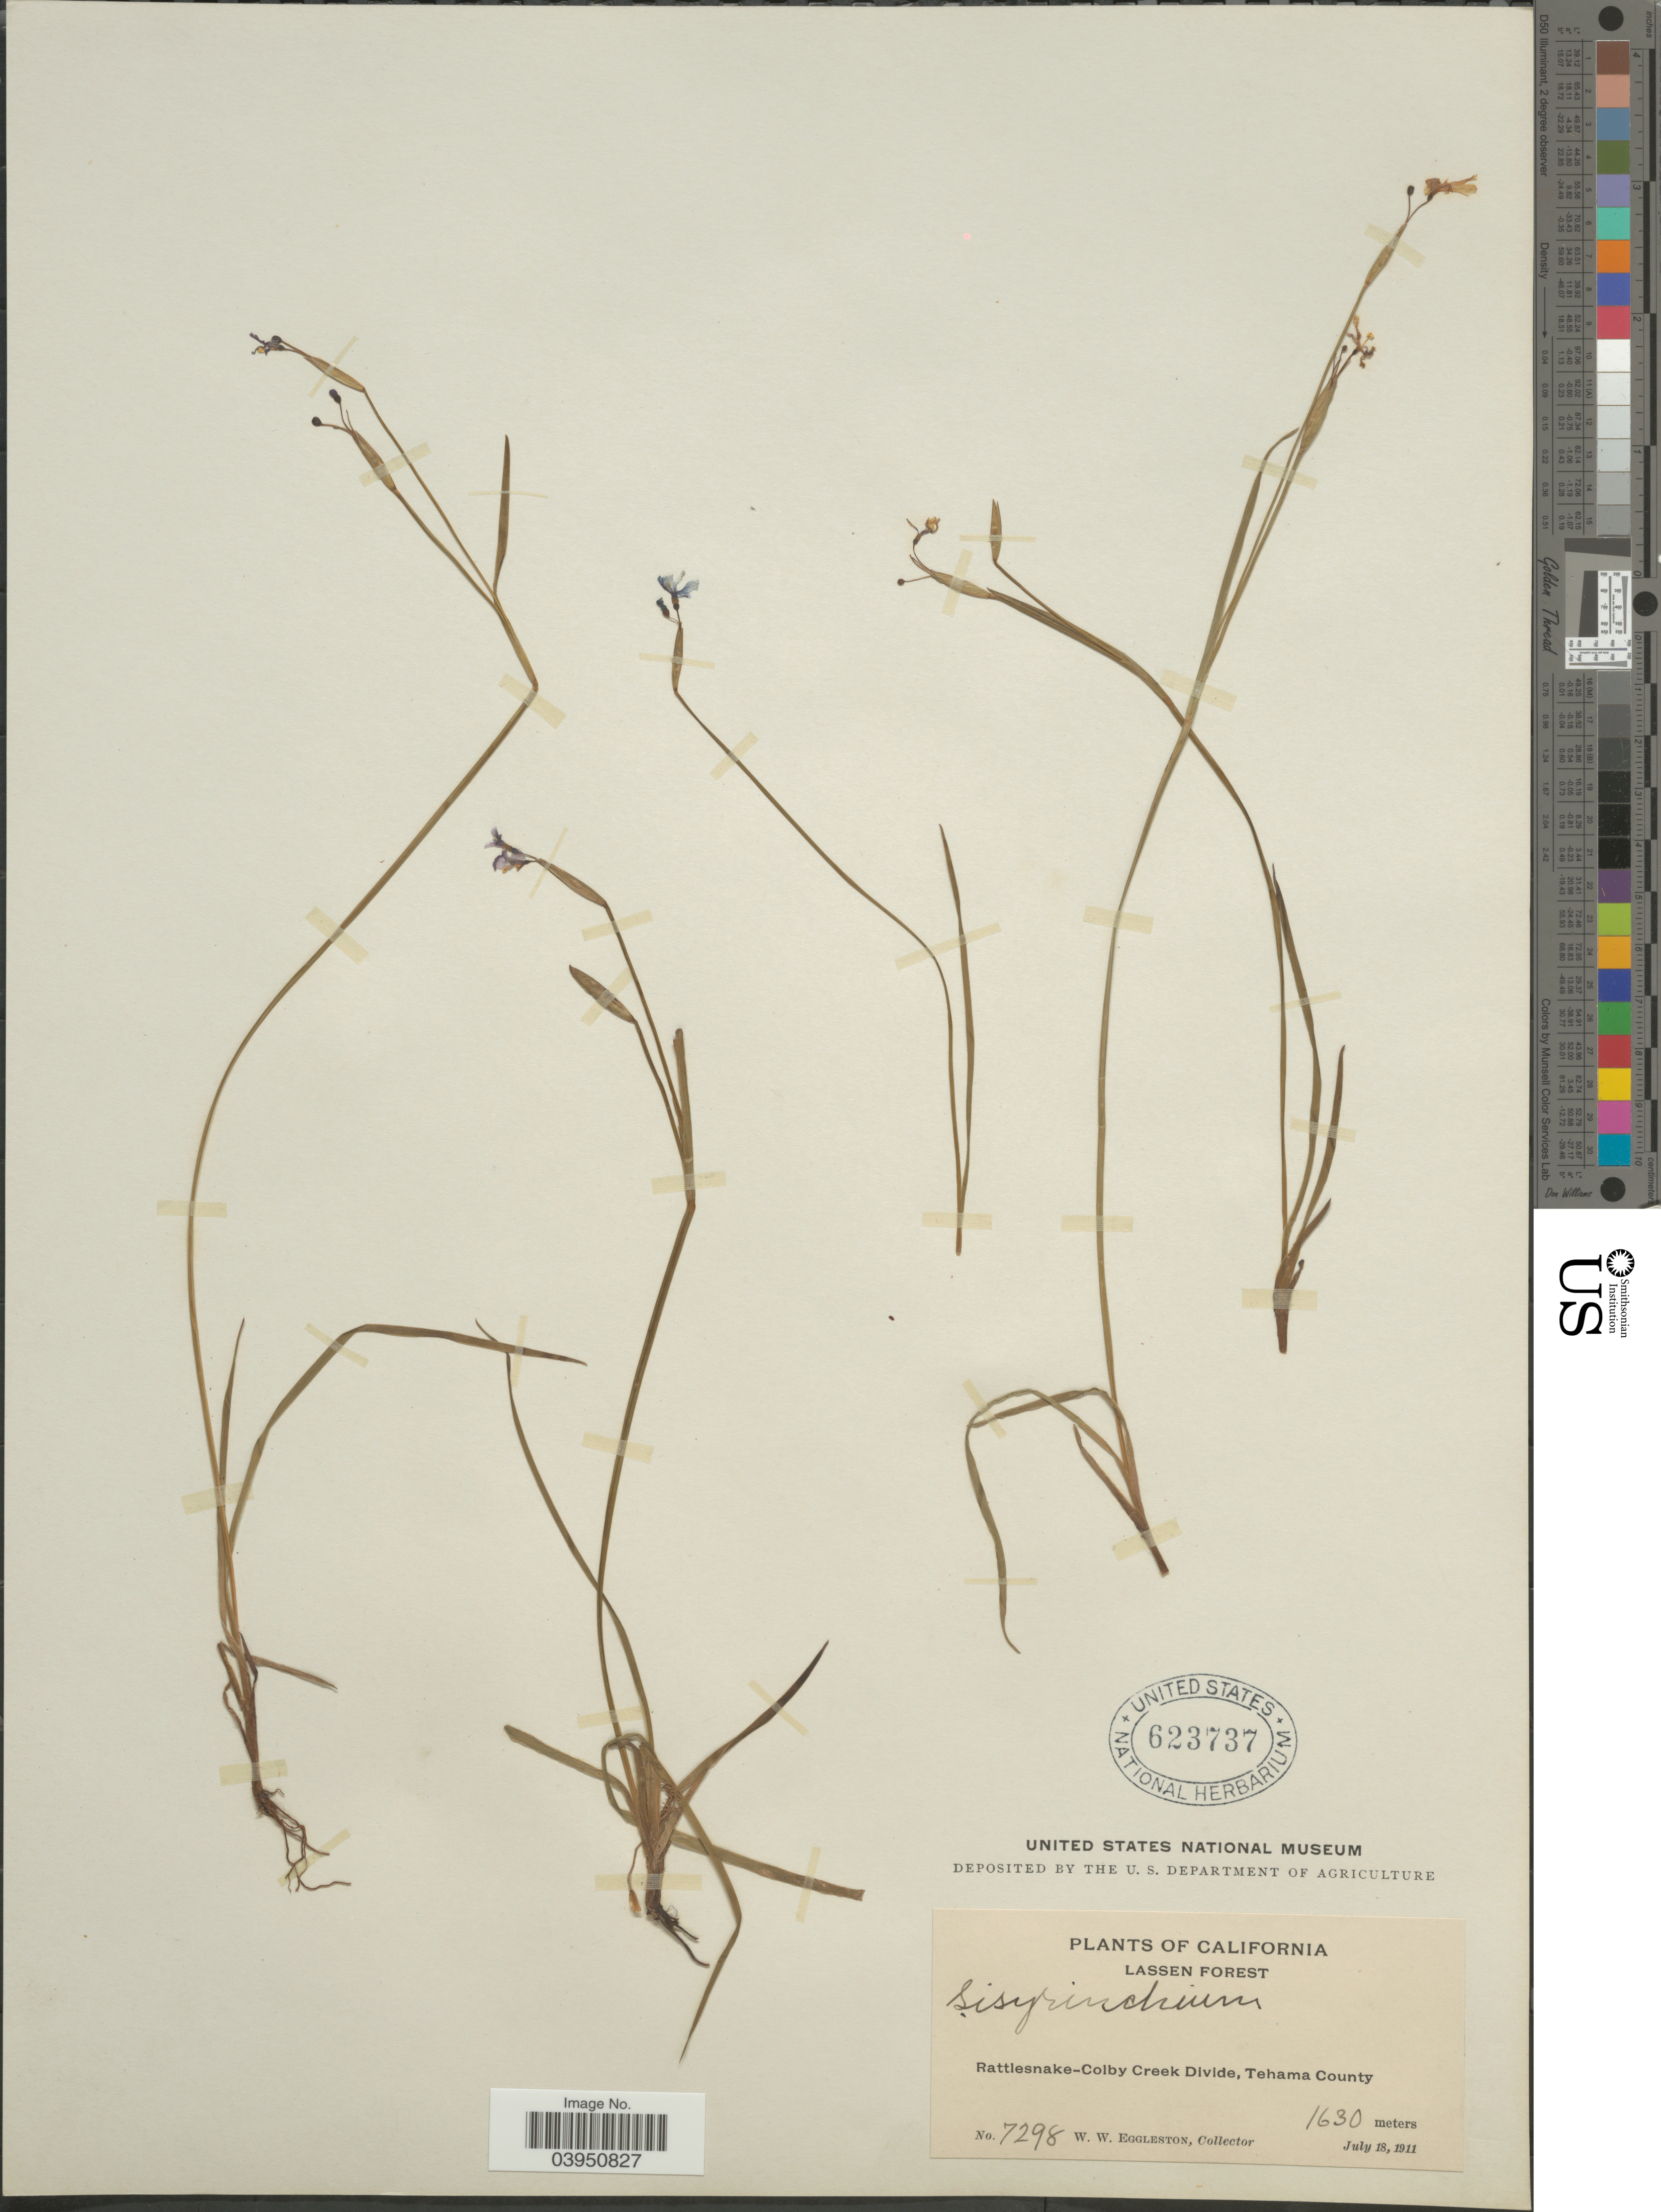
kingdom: Plantae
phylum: Tracheophyta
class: Liliopsida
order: Asparagales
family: Iridaceae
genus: Sisyrinchium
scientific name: Sisyrinchium eastwoodiae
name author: E.P. Bicknell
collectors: W. W. Eggleston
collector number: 7298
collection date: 1911-07-18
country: United States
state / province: California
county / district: Tehama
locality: Lassen Forest. Rattlesnake-Colby Creek Divide, Tehama County.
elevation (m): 1630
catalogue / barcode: US 623737